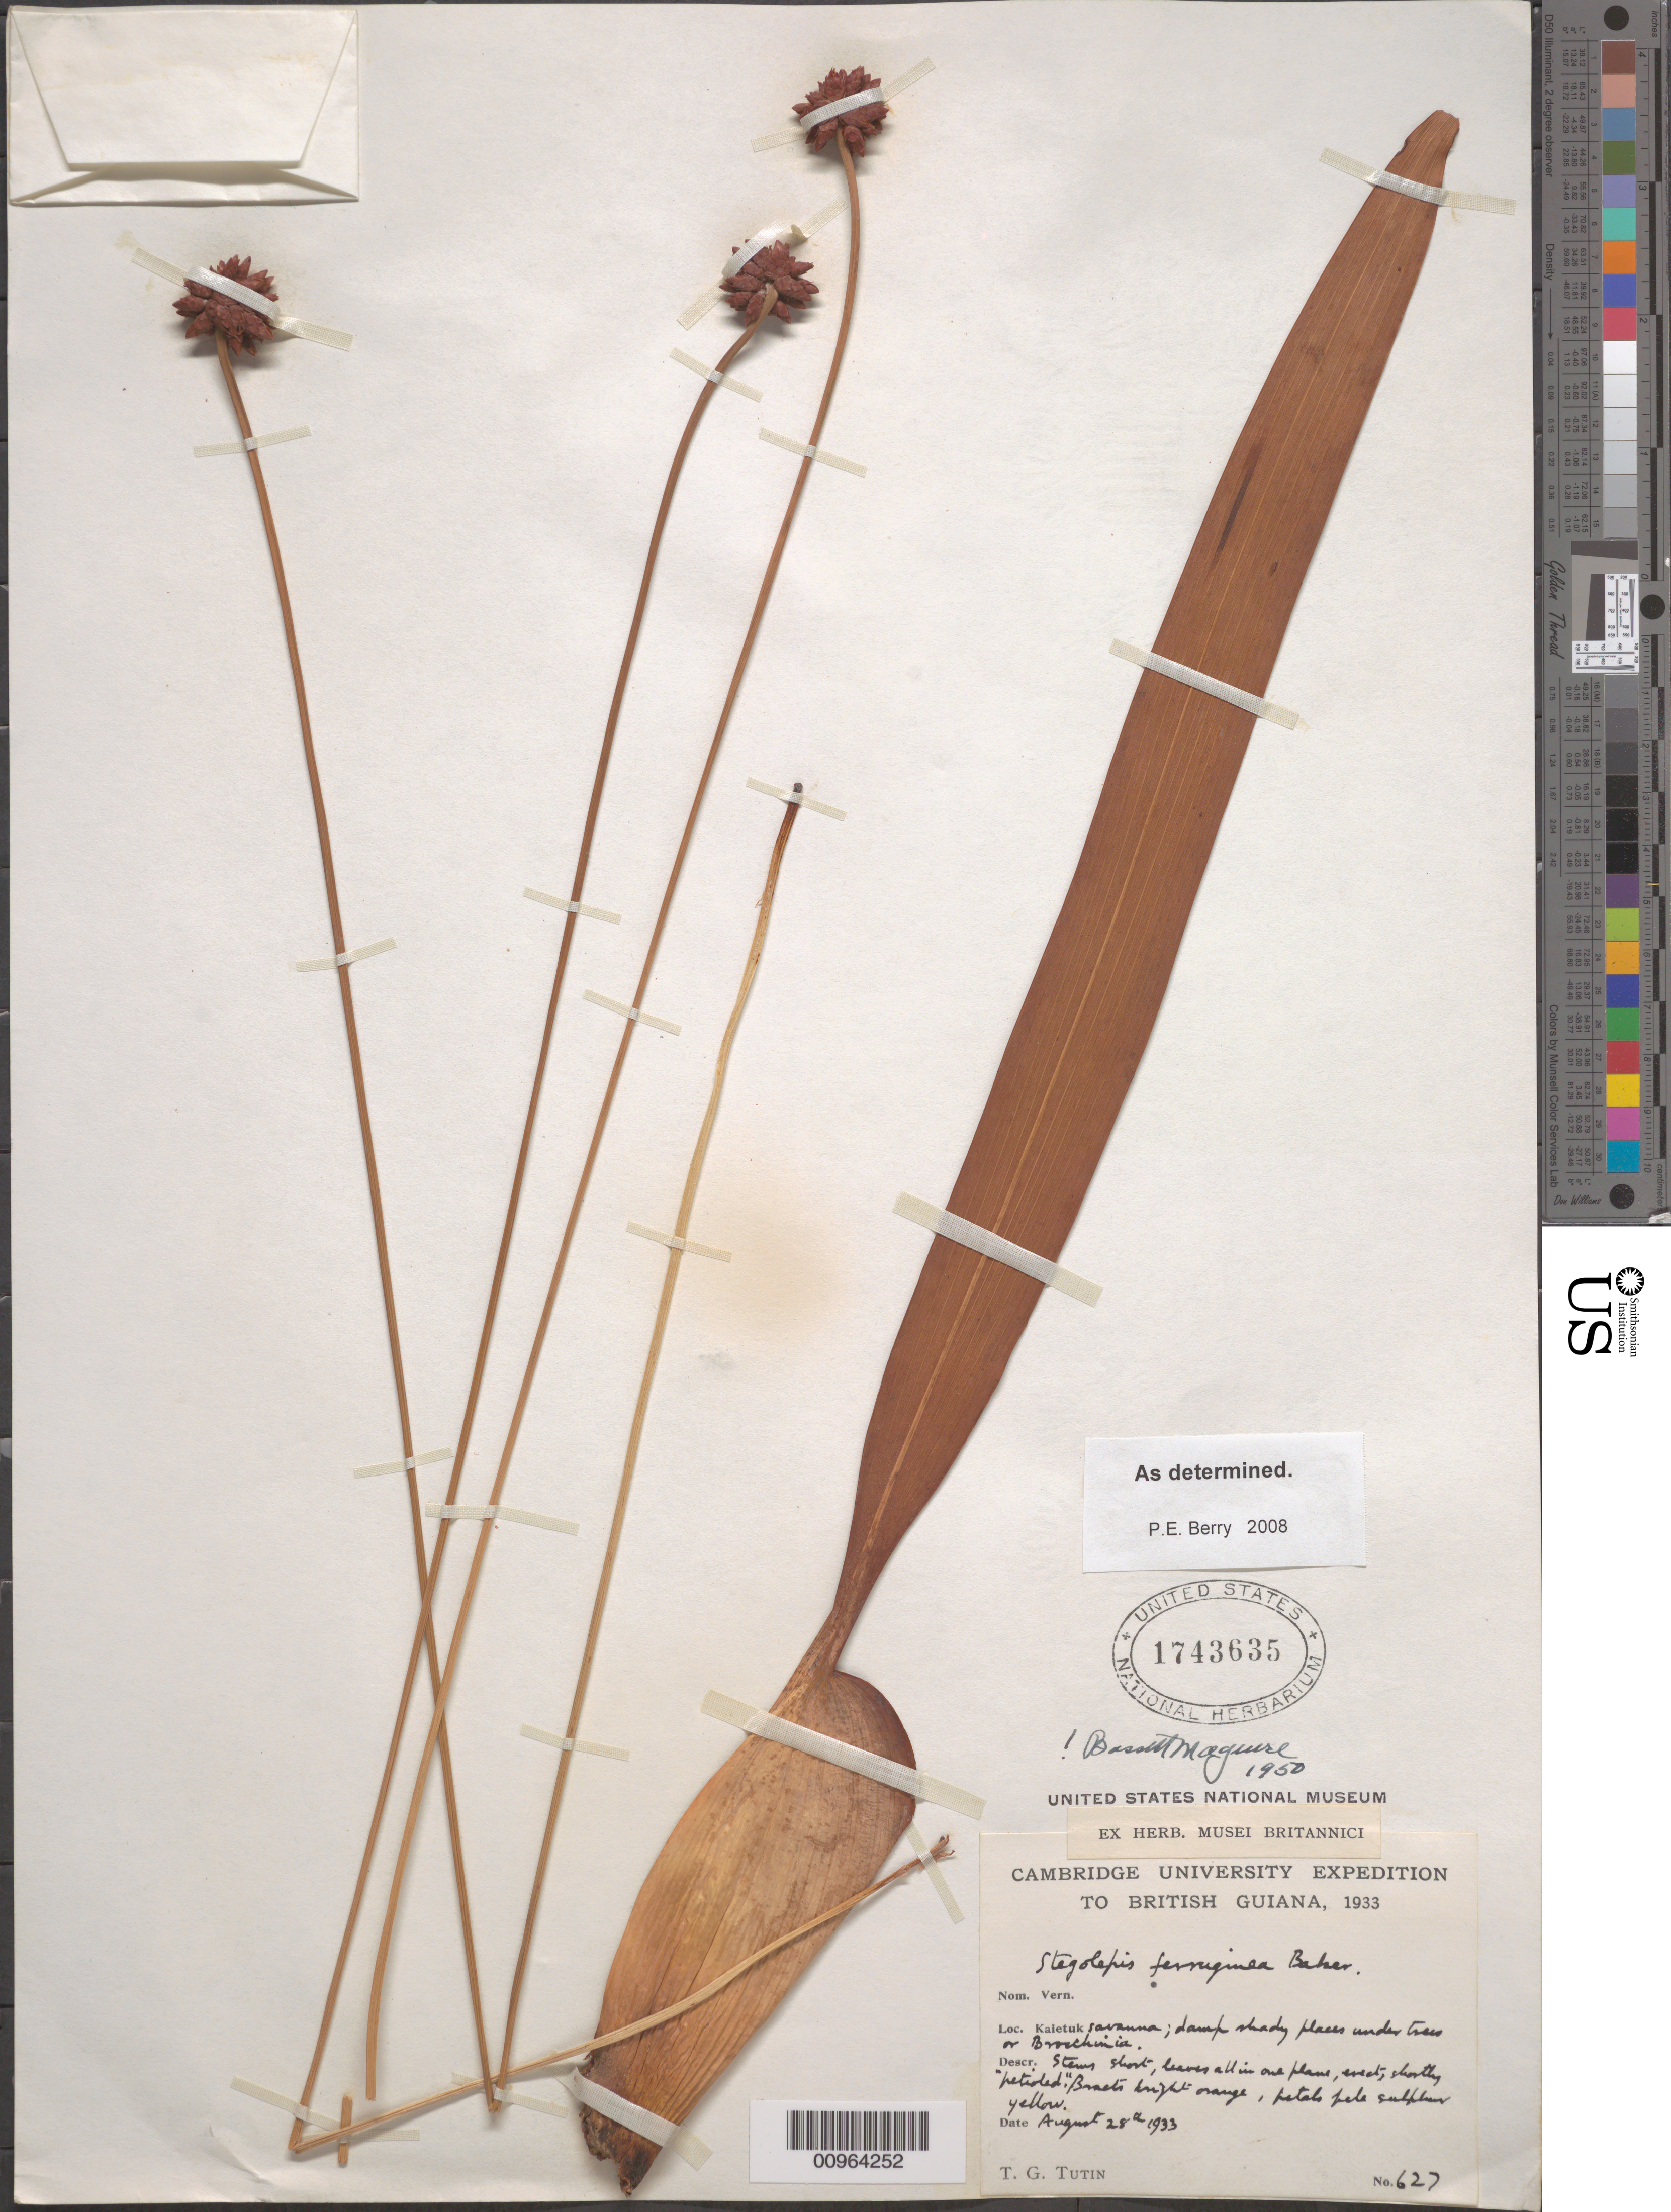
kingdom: Plantae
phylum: Tracheophyta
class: Liliopsida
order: Poales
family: Rapateaceae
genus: Stegolepis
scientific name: Stegolepis ferruginea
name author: Baker f.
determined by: Berry, P. E., (WIS), University of Wisconsin - Madison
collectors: T. G. Tutin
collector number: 627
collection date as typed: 28-Aug-33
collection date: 1933-08-28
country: Guyana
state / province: Potaro-Siparuni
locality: Kaietuk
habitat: Savanna; damp shady places under trees or Brocchinia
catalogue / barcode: US 1743635